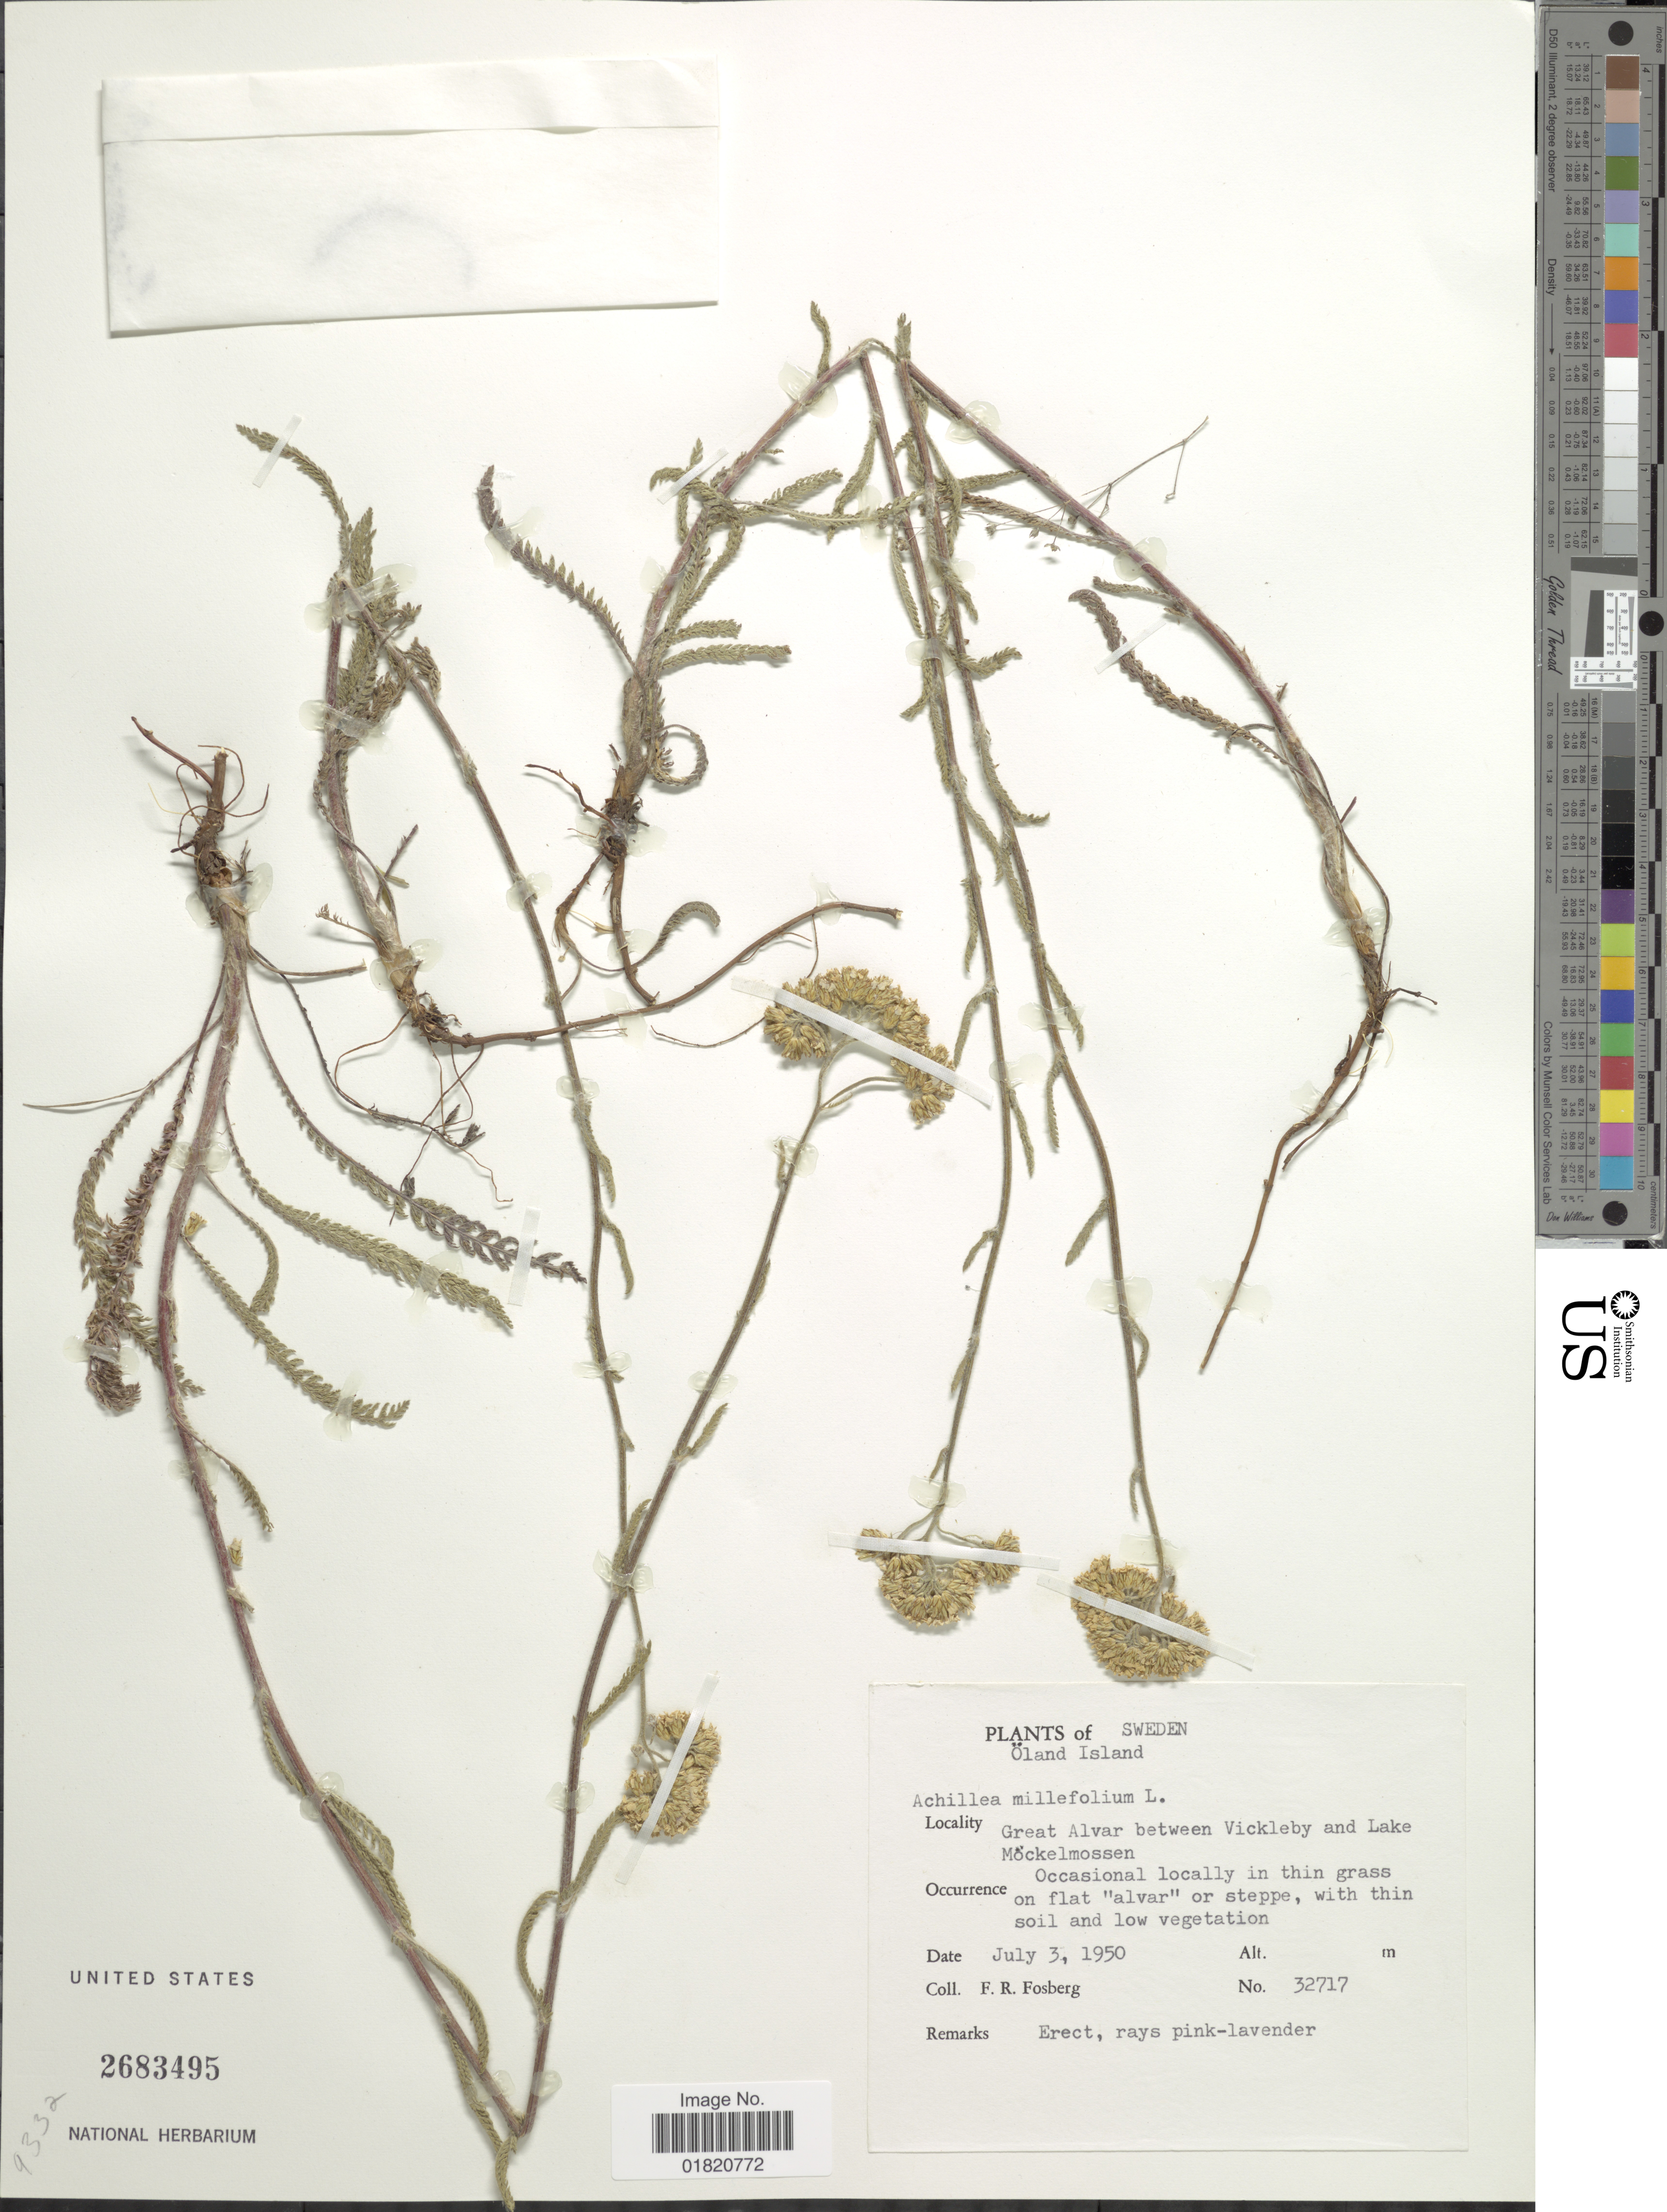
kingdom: Plantae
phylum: Tracheophyta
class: Magnoliopsida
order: Asterales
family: Asteraceae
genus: Achillea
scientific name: Achillea millefolium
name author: L.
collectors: F. R. Fosberg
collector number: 32717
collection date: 1950-07-03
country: Sweden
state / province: Kalmar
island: Oland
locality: Oland Island. Great Alvar between Vickleby and Lake Mockelmossen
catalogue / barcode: US 2683495